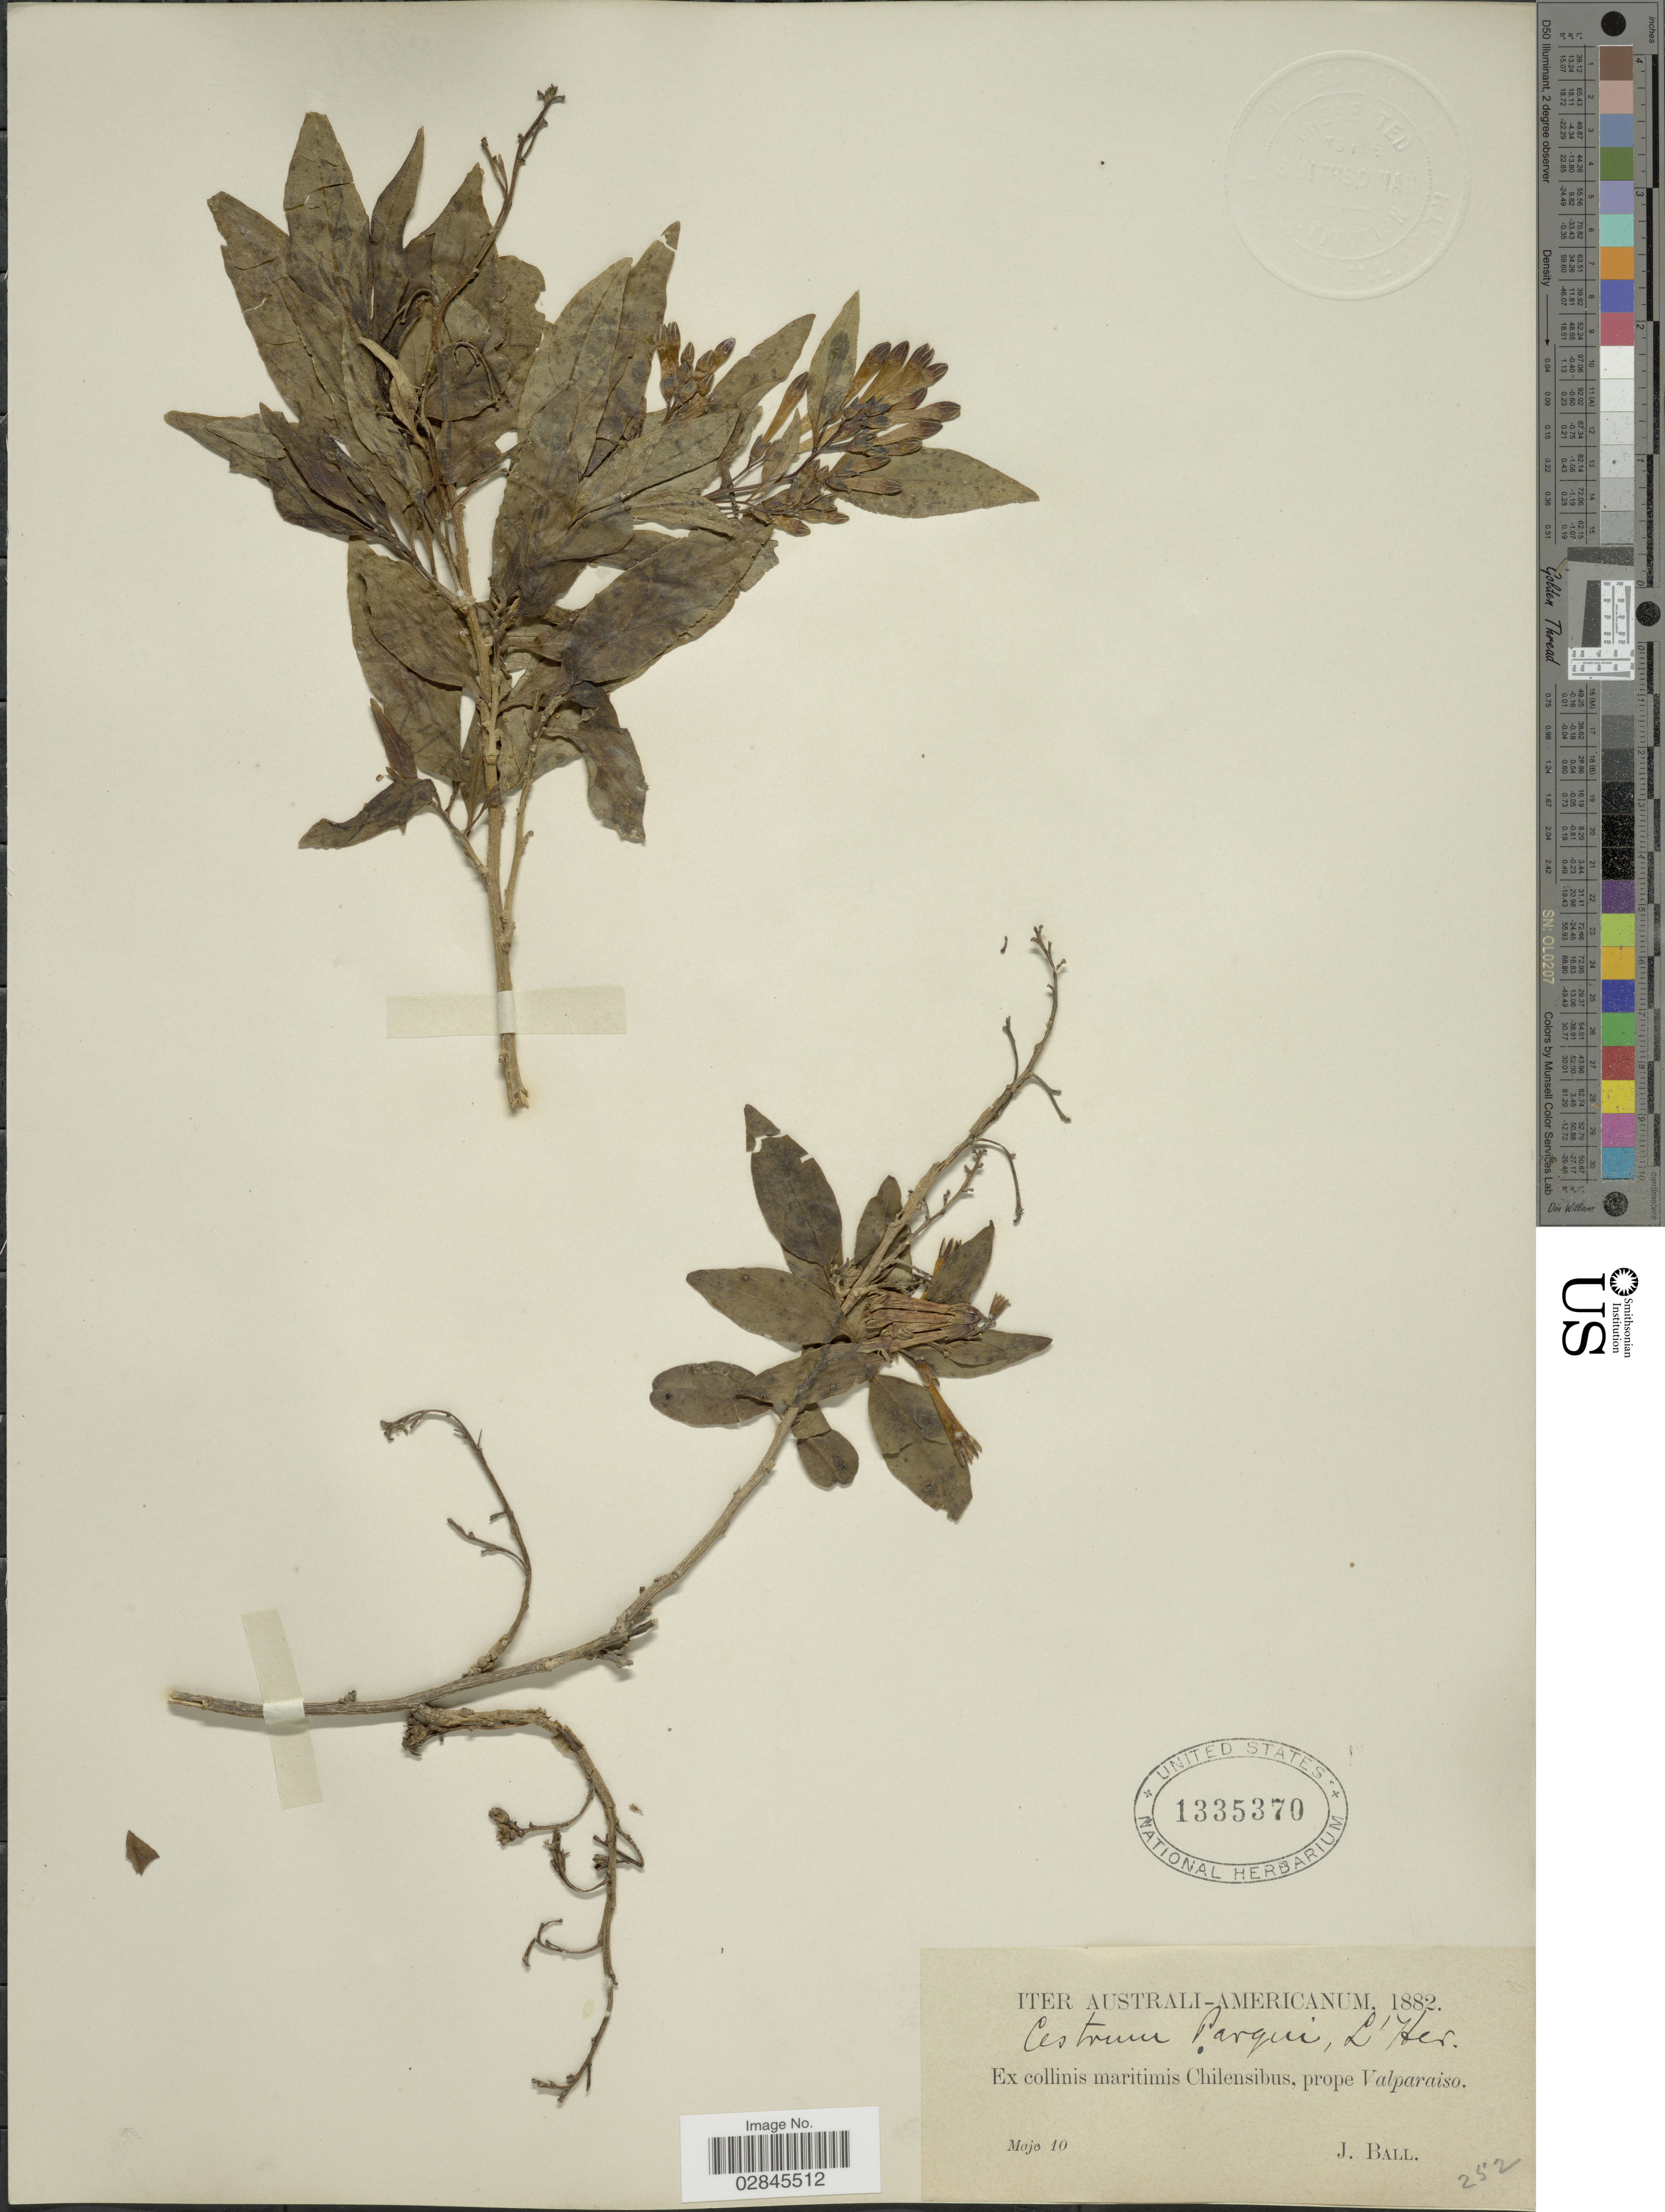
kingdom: Plantae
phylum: Tracheophyta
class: Magnoliopsida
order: Solanales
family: Solanaceae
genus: Cestrum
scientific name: Cestrum parqui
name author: L'Hér.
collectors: J. Ball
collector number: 252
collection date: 1882-05-10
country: Chile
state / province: Valparaíso (V)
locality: Collinis maritimis Chilensibus, prope Valparaiso.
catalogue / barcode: US 1335370